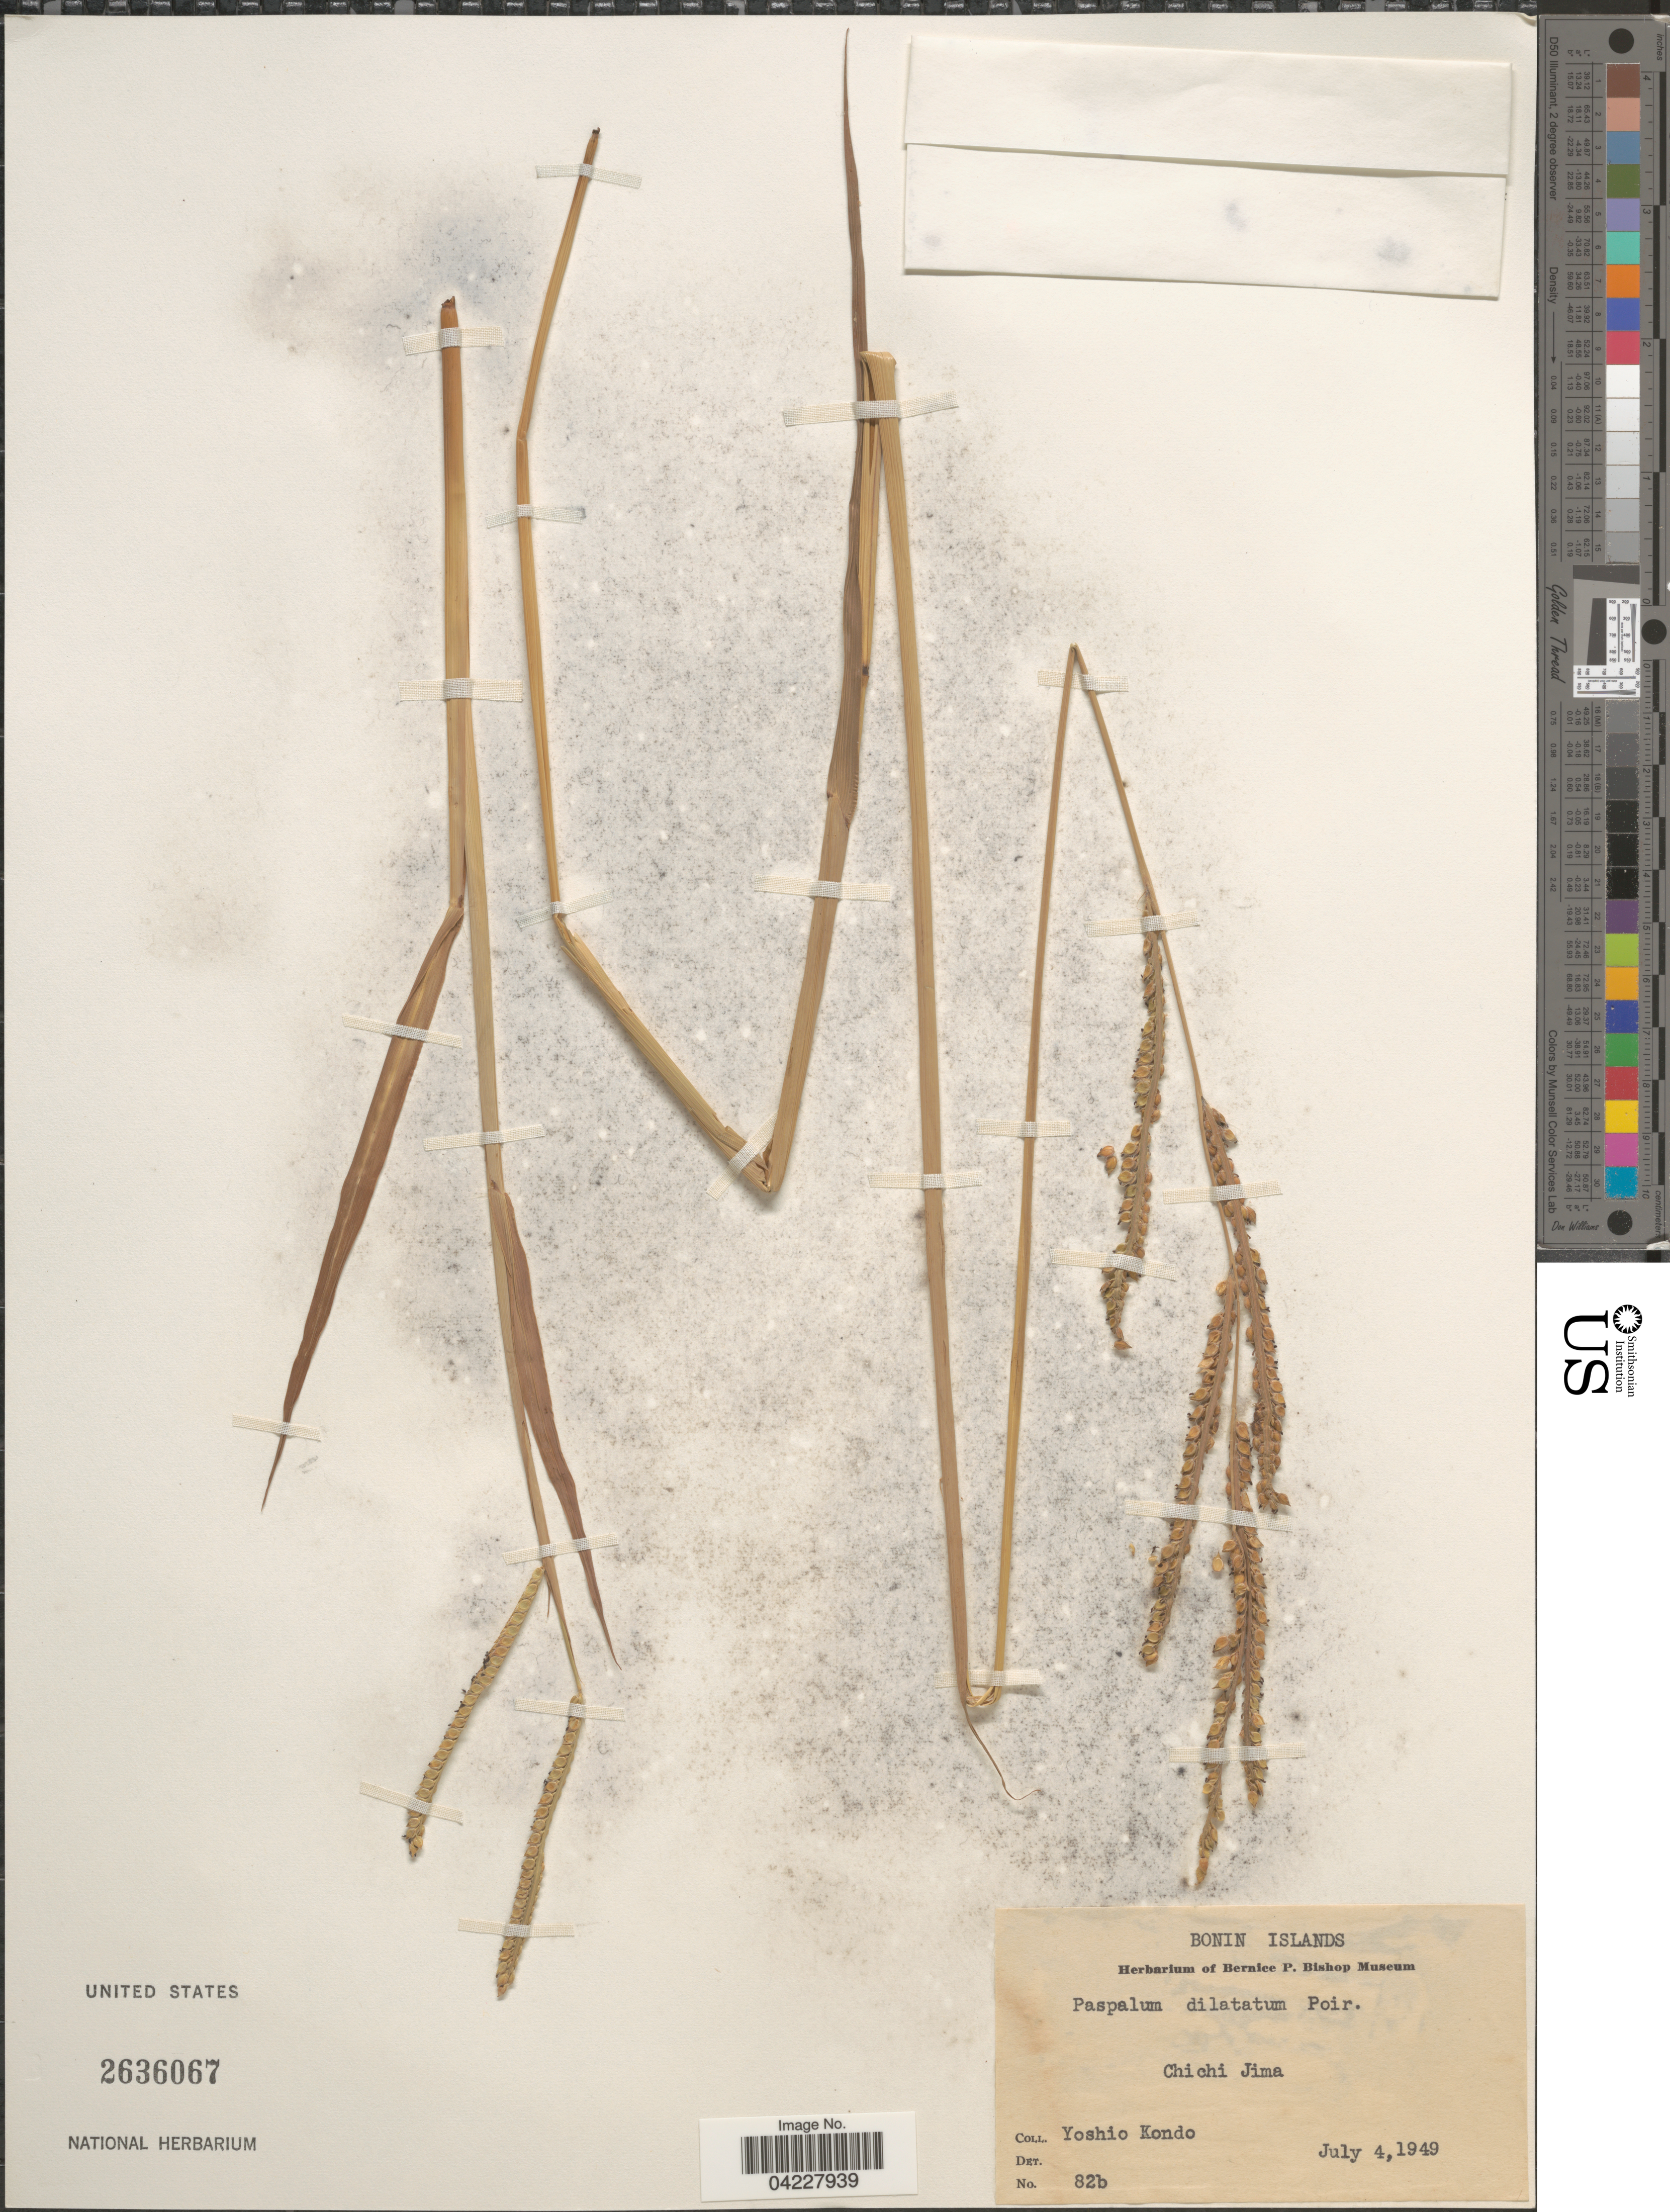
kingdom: Plantae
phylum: Tracheophyta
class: Liliopsida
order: Poales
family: Poaceae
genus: Paspalum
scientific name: Paspalum dilatatum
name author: Poir.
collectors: Y. Kondo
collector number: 82b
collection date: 1949-07-04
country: Japan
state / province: Tokyo, Federal City of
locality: Bonin Islands. Chichi Jima.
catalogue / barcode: US 2636067